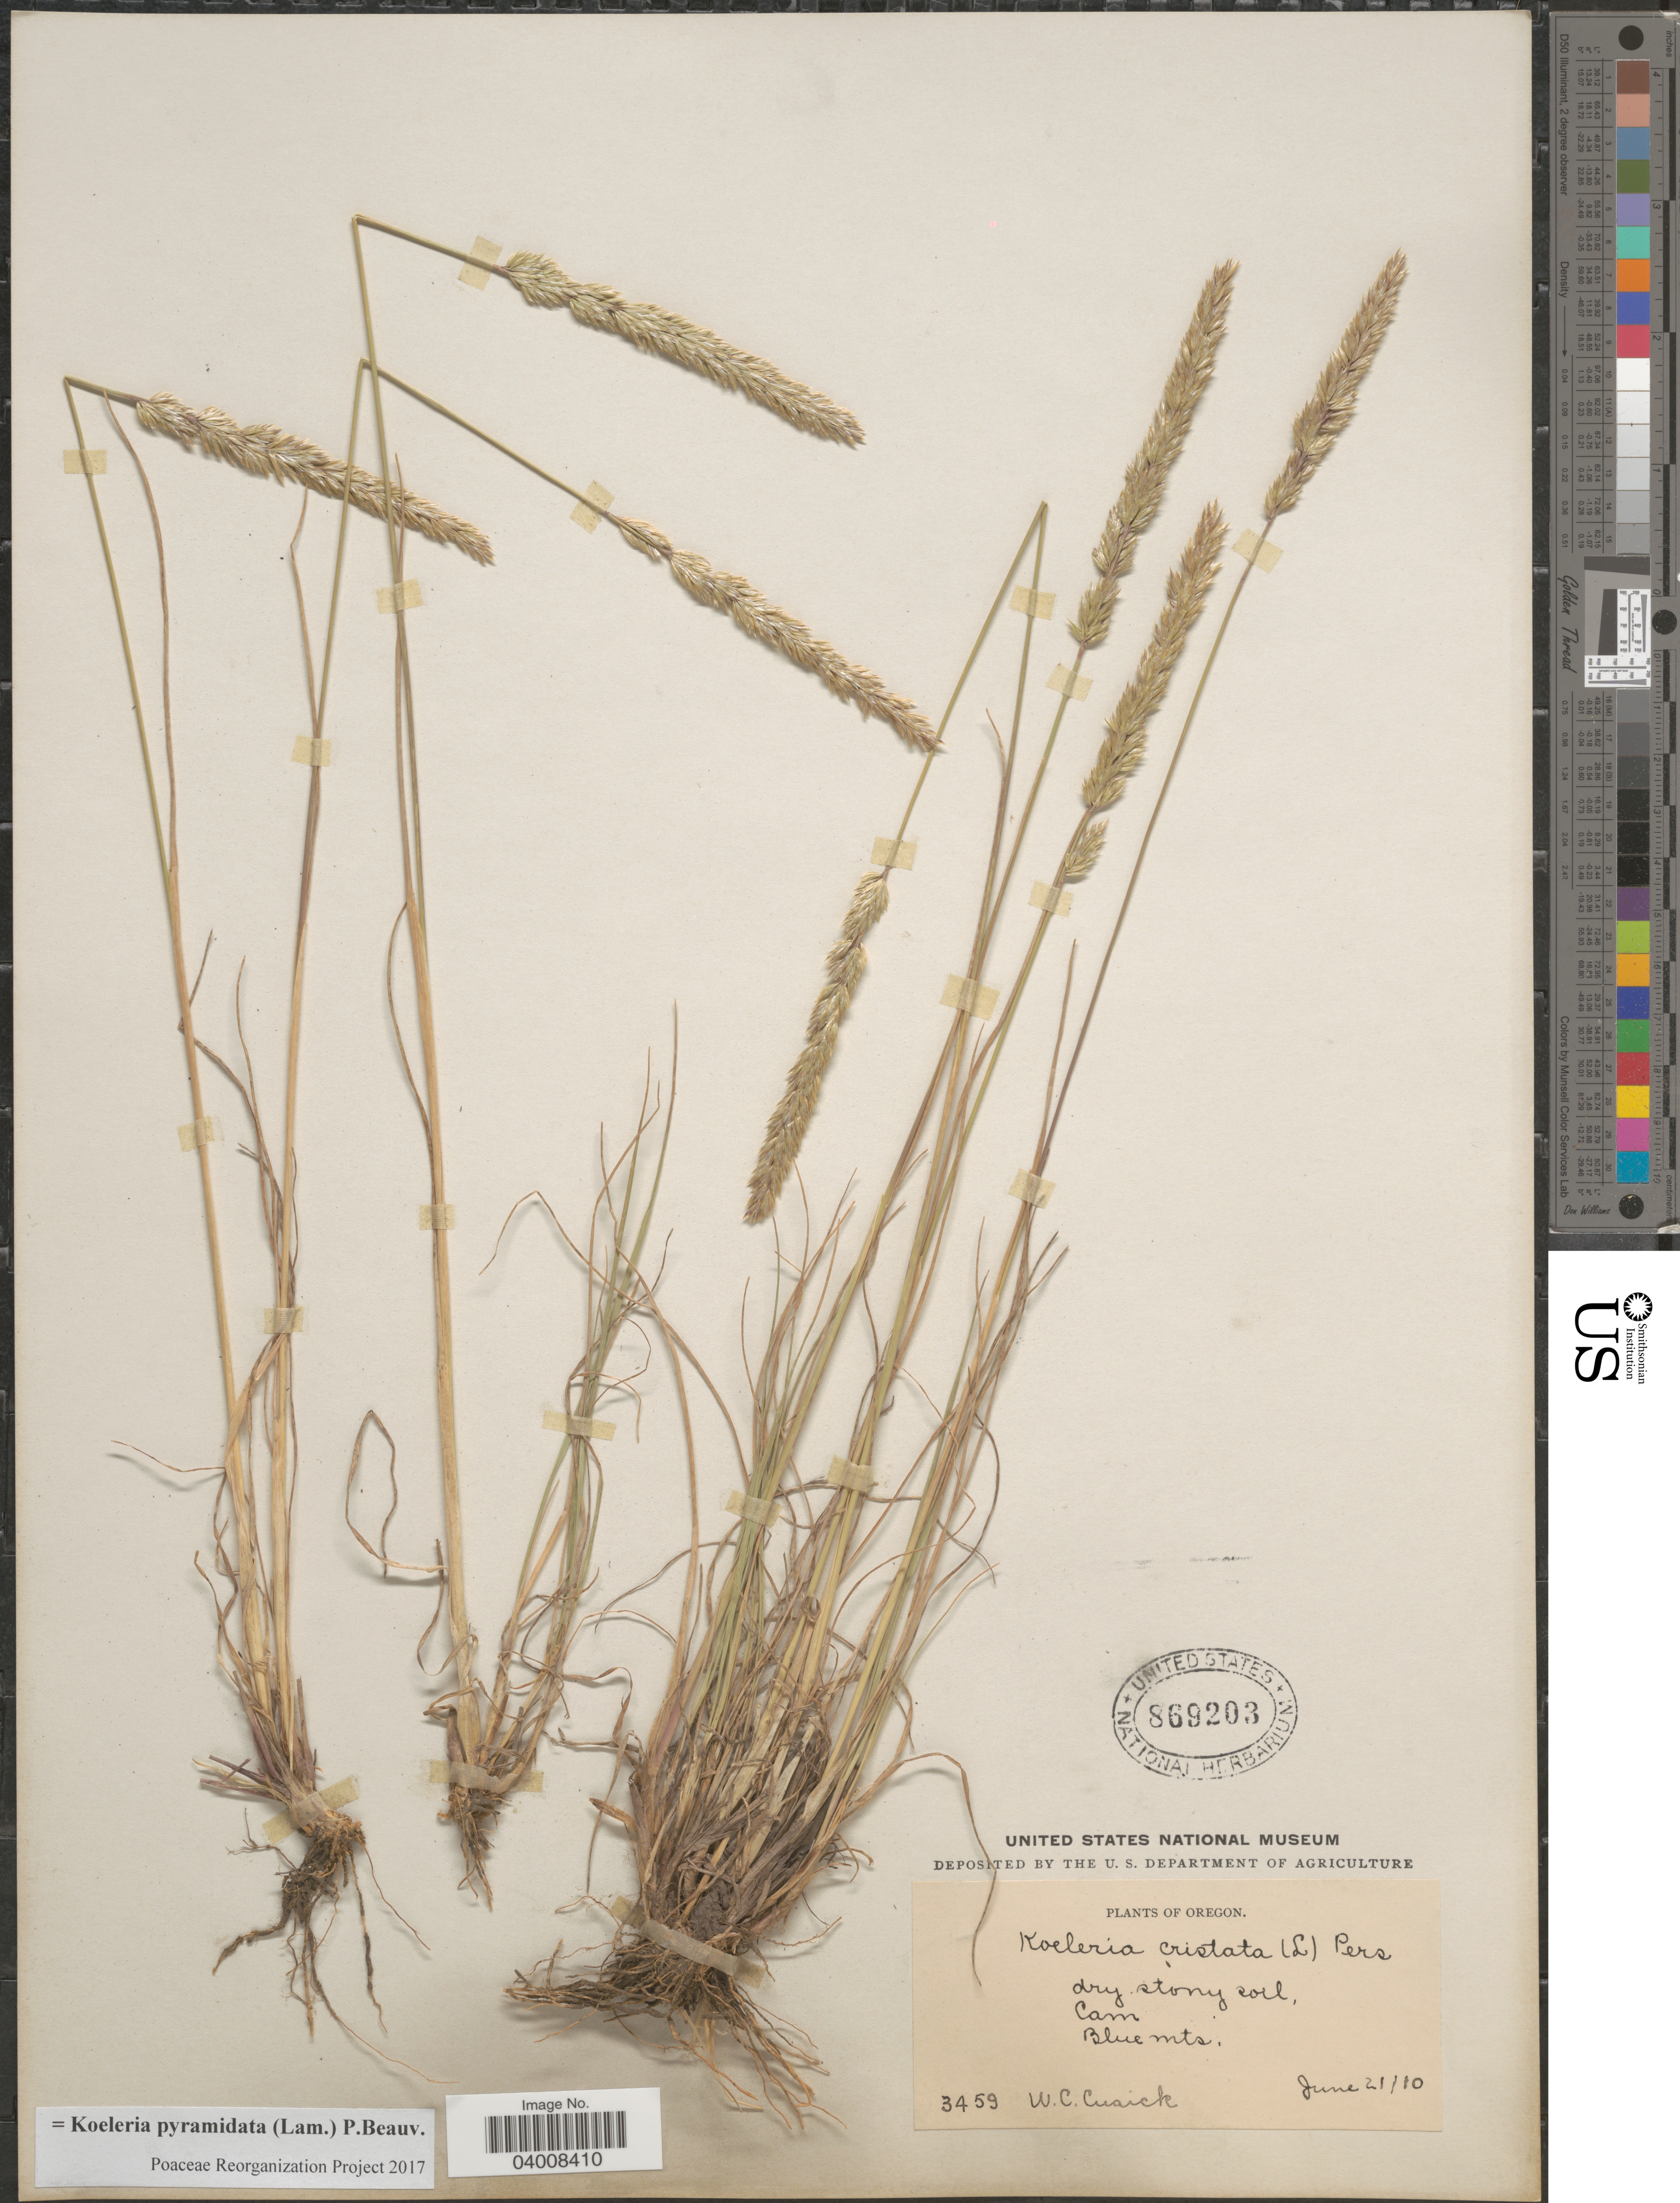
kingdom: Plantae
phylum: Tracheophyta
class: Liliopsida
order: Poales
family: Poaceae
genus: Koeleria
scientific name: Koeleria pyramidata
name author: (Lam.) P. Beauv.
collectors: W. C. Cusick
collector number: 3459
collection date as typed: Transcribed d/m/y: 21/6/10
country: United States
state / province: Oregon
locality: Dry stony soil, Blue mts.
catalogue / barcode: US 869203